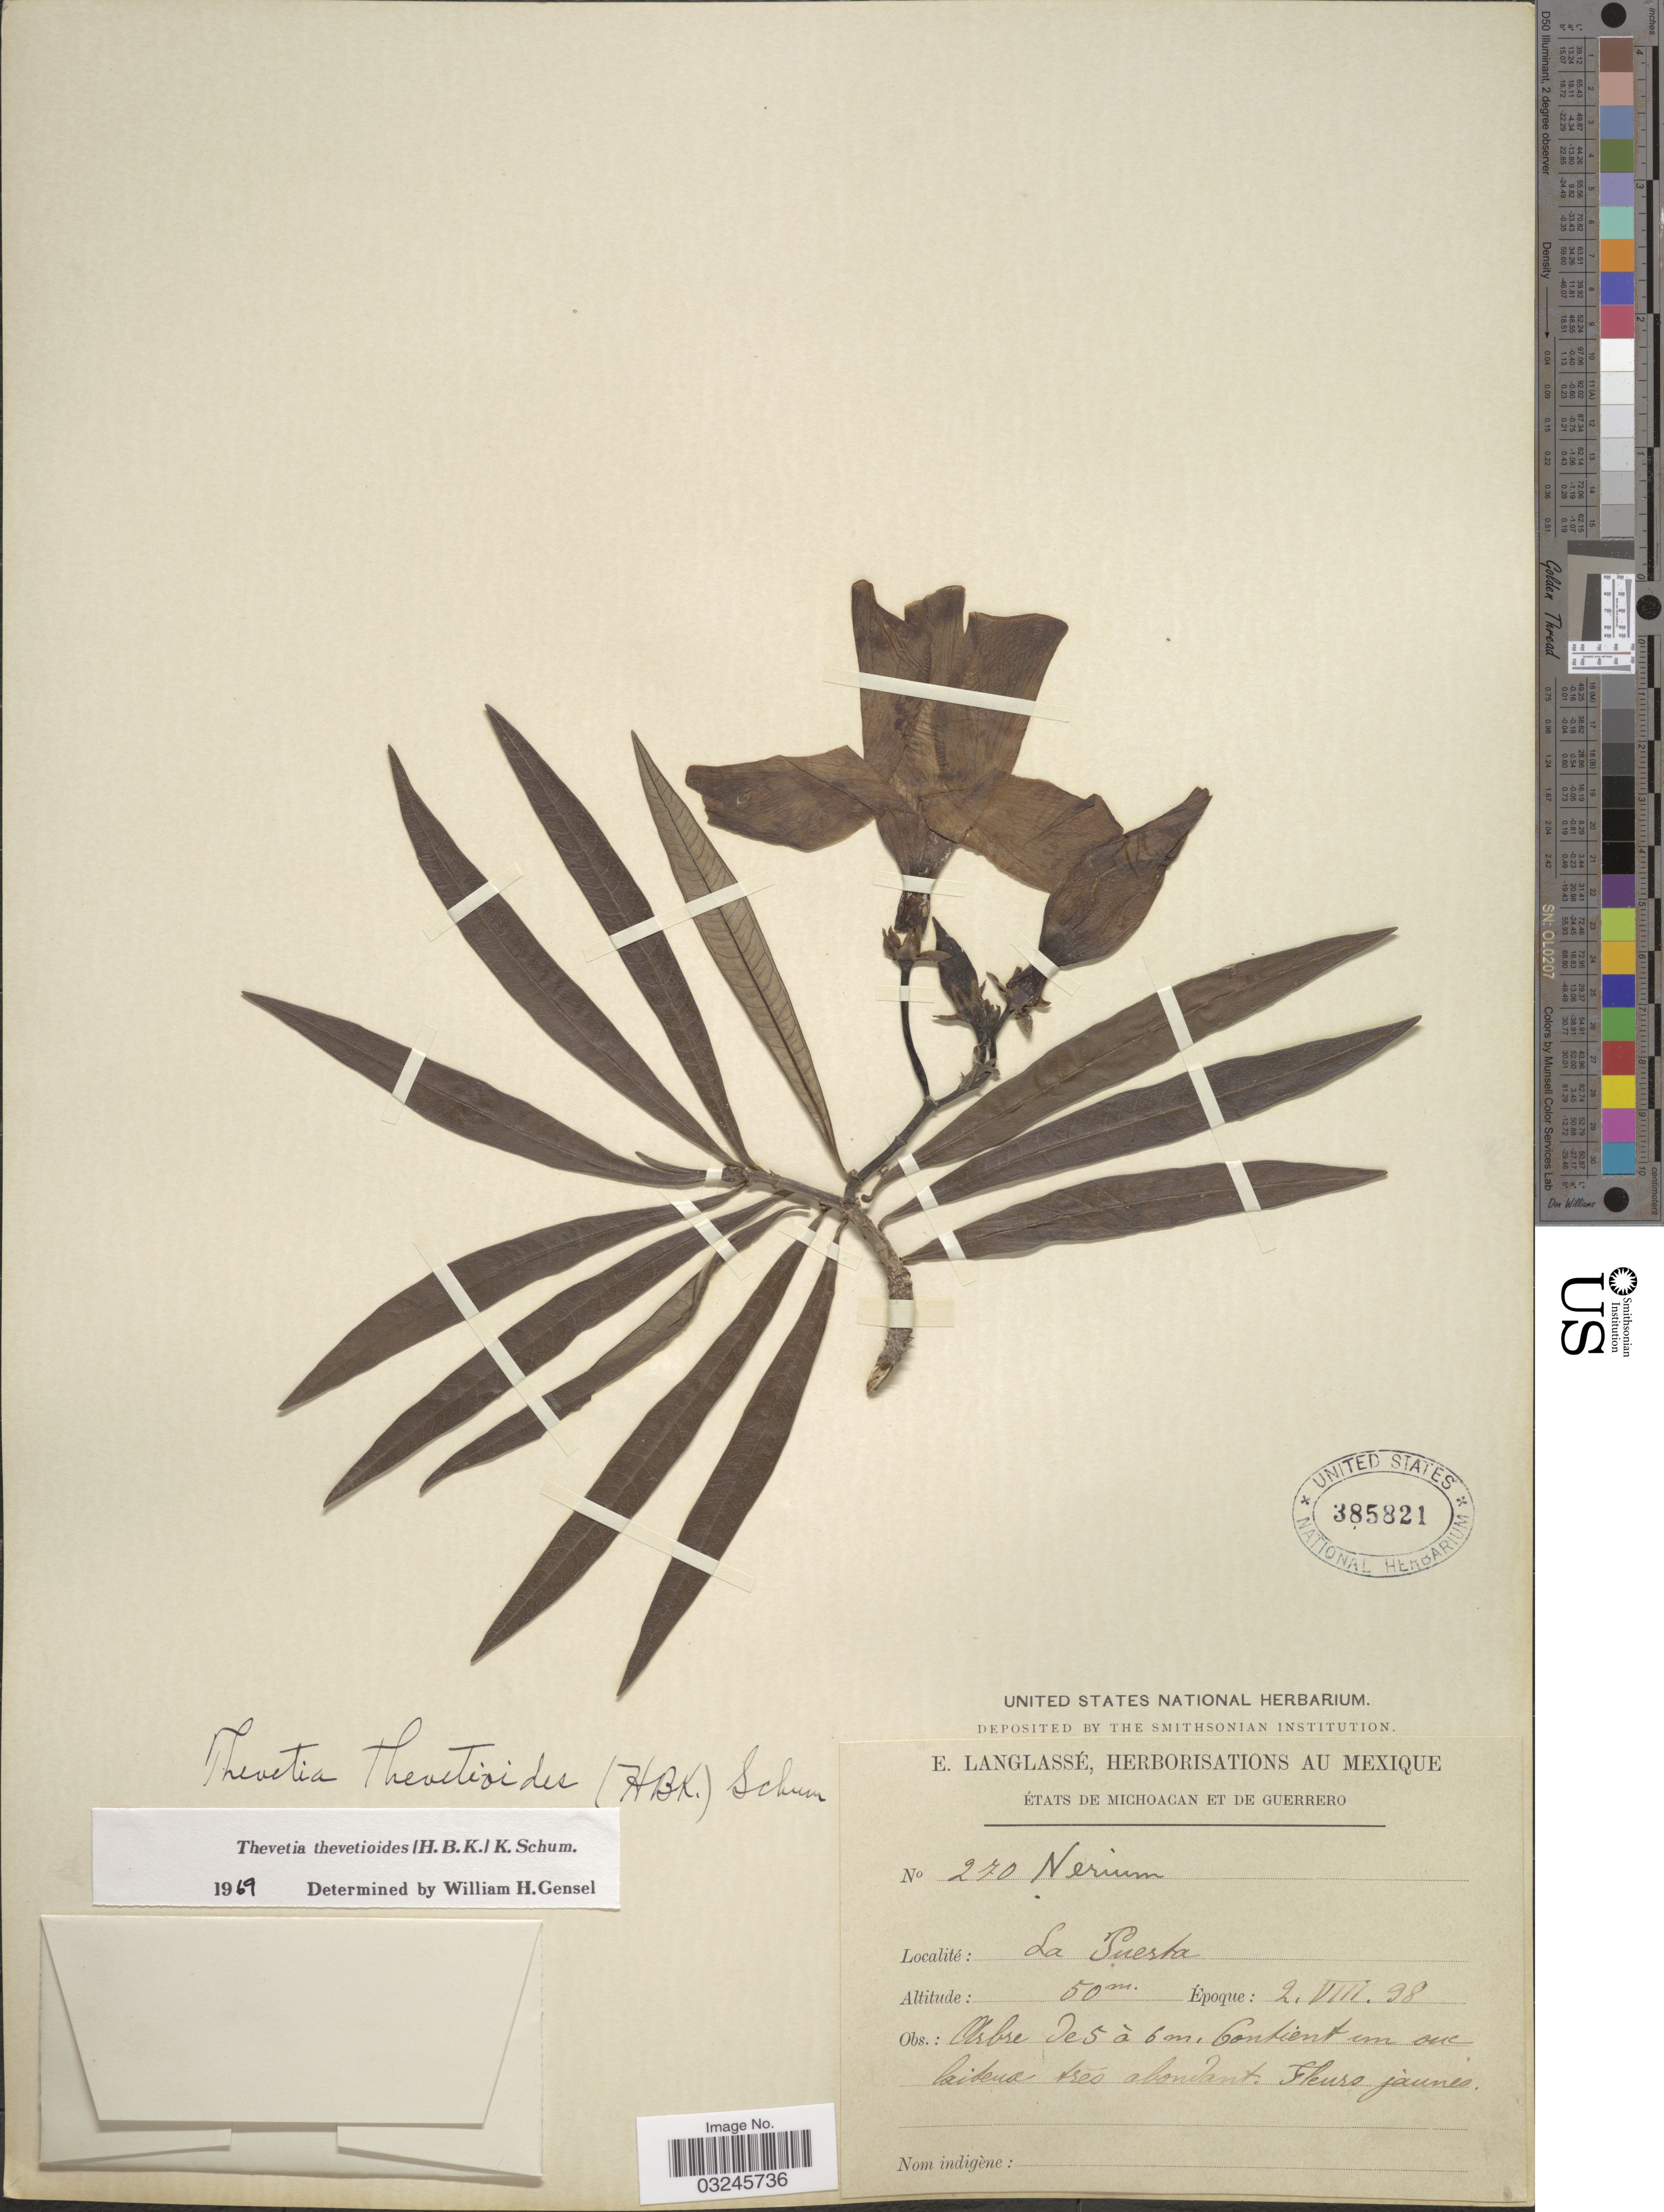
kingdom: Plantae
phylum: Tracheophyta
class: Magnoliopsida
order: Gentianales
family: Apocynaceae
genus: Thevetia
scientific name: Thevetia thevetioides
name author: (Kunth) K. Schum.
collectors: E. Langlassé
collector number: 270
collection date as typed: Transcribed d/m/y: 2/8/98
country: Mexico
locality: États De Michoacan et de Guerrero, La Puerta.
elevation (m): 50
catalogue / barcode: US 385821